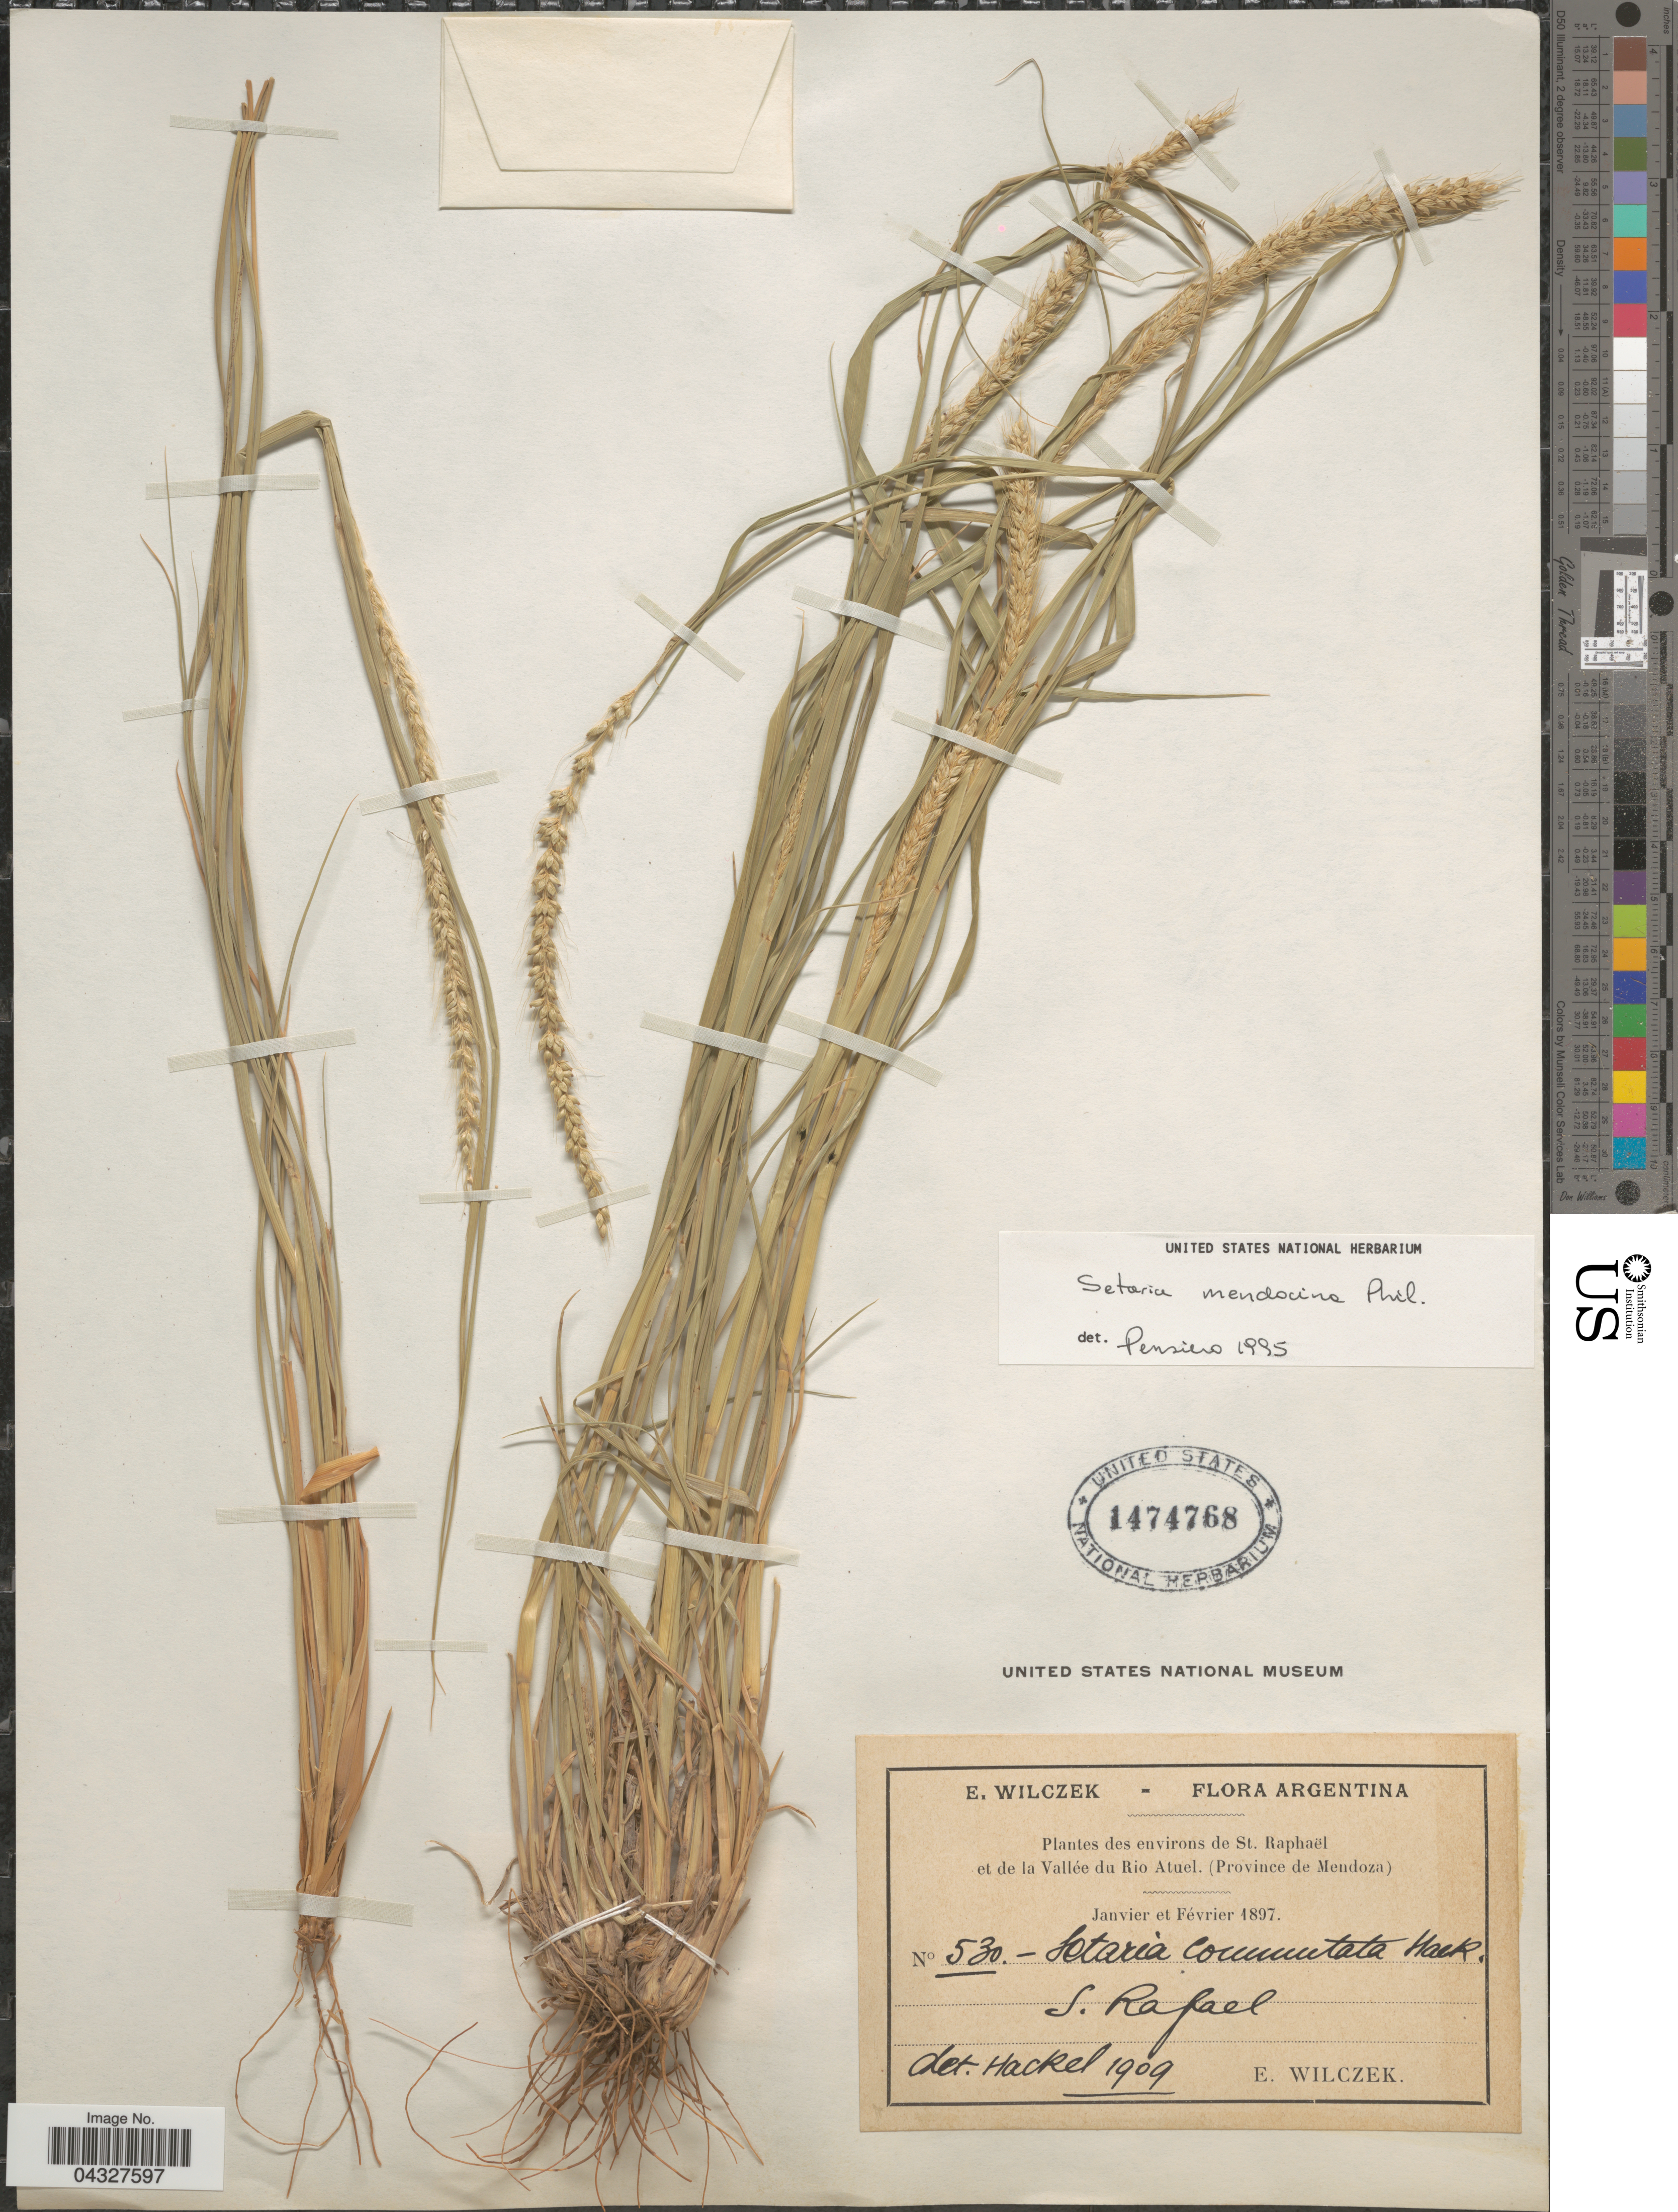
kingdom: Plantae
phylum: Tracheophyta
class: Liliopsida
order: Poales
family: Poaceae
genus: Setaria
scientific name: Setaria mendocina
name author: Phil.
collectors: E. Wilczek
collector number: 530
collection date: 1897-01/1897-02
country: Argentina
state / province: Mendoza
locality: Environs de St. Raphaël et de la Vallée du Rio Atuel. (S. Rafael).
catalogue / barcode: US 1474768